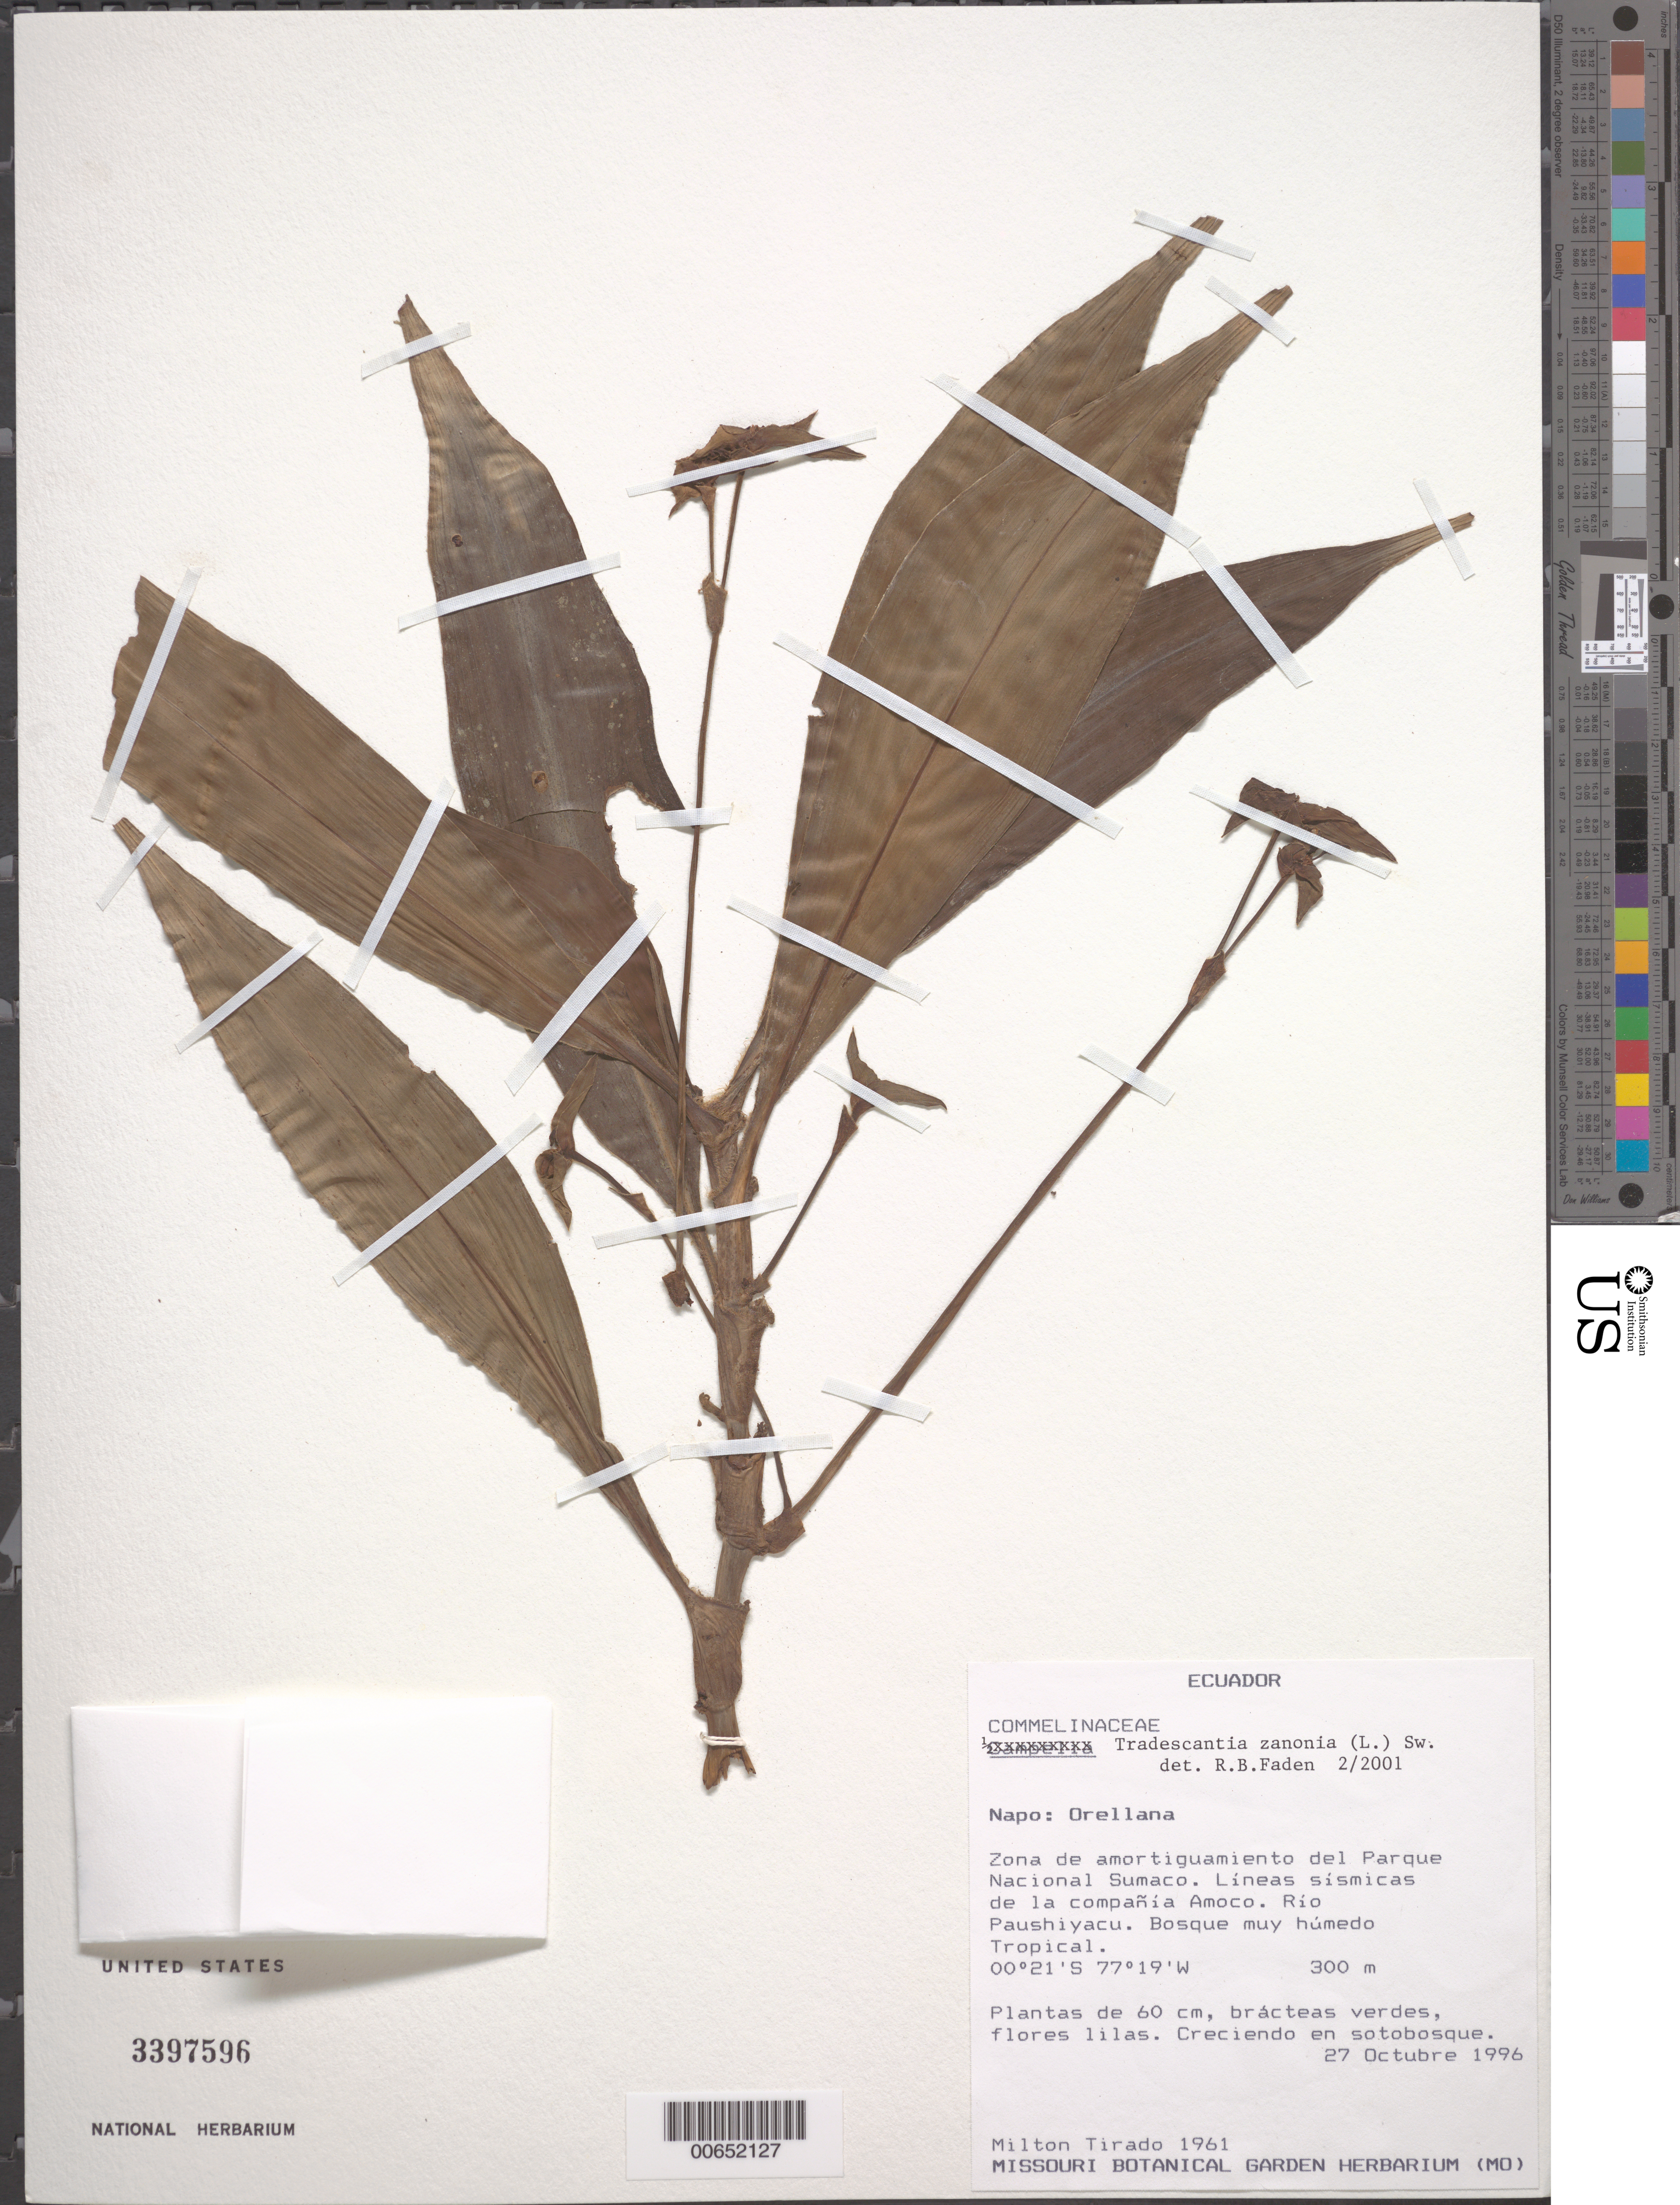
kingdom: Plantae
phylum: Tracheophyta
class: Liliopsida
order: Commelinales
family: Commelinaceae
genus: Tradescantia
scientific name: Tradescantia zanonia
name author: (L.) Sw.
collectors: G. Simon & Y. Raphael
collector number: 332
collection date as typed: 27 Oct 1996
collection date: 1996-10-27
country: Ecuador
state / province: Napo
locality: Orellana, zona de amortiguamiento del Parque Nacional suMaco, Rio paushiyacu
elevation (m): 300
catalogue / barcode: US 3397596